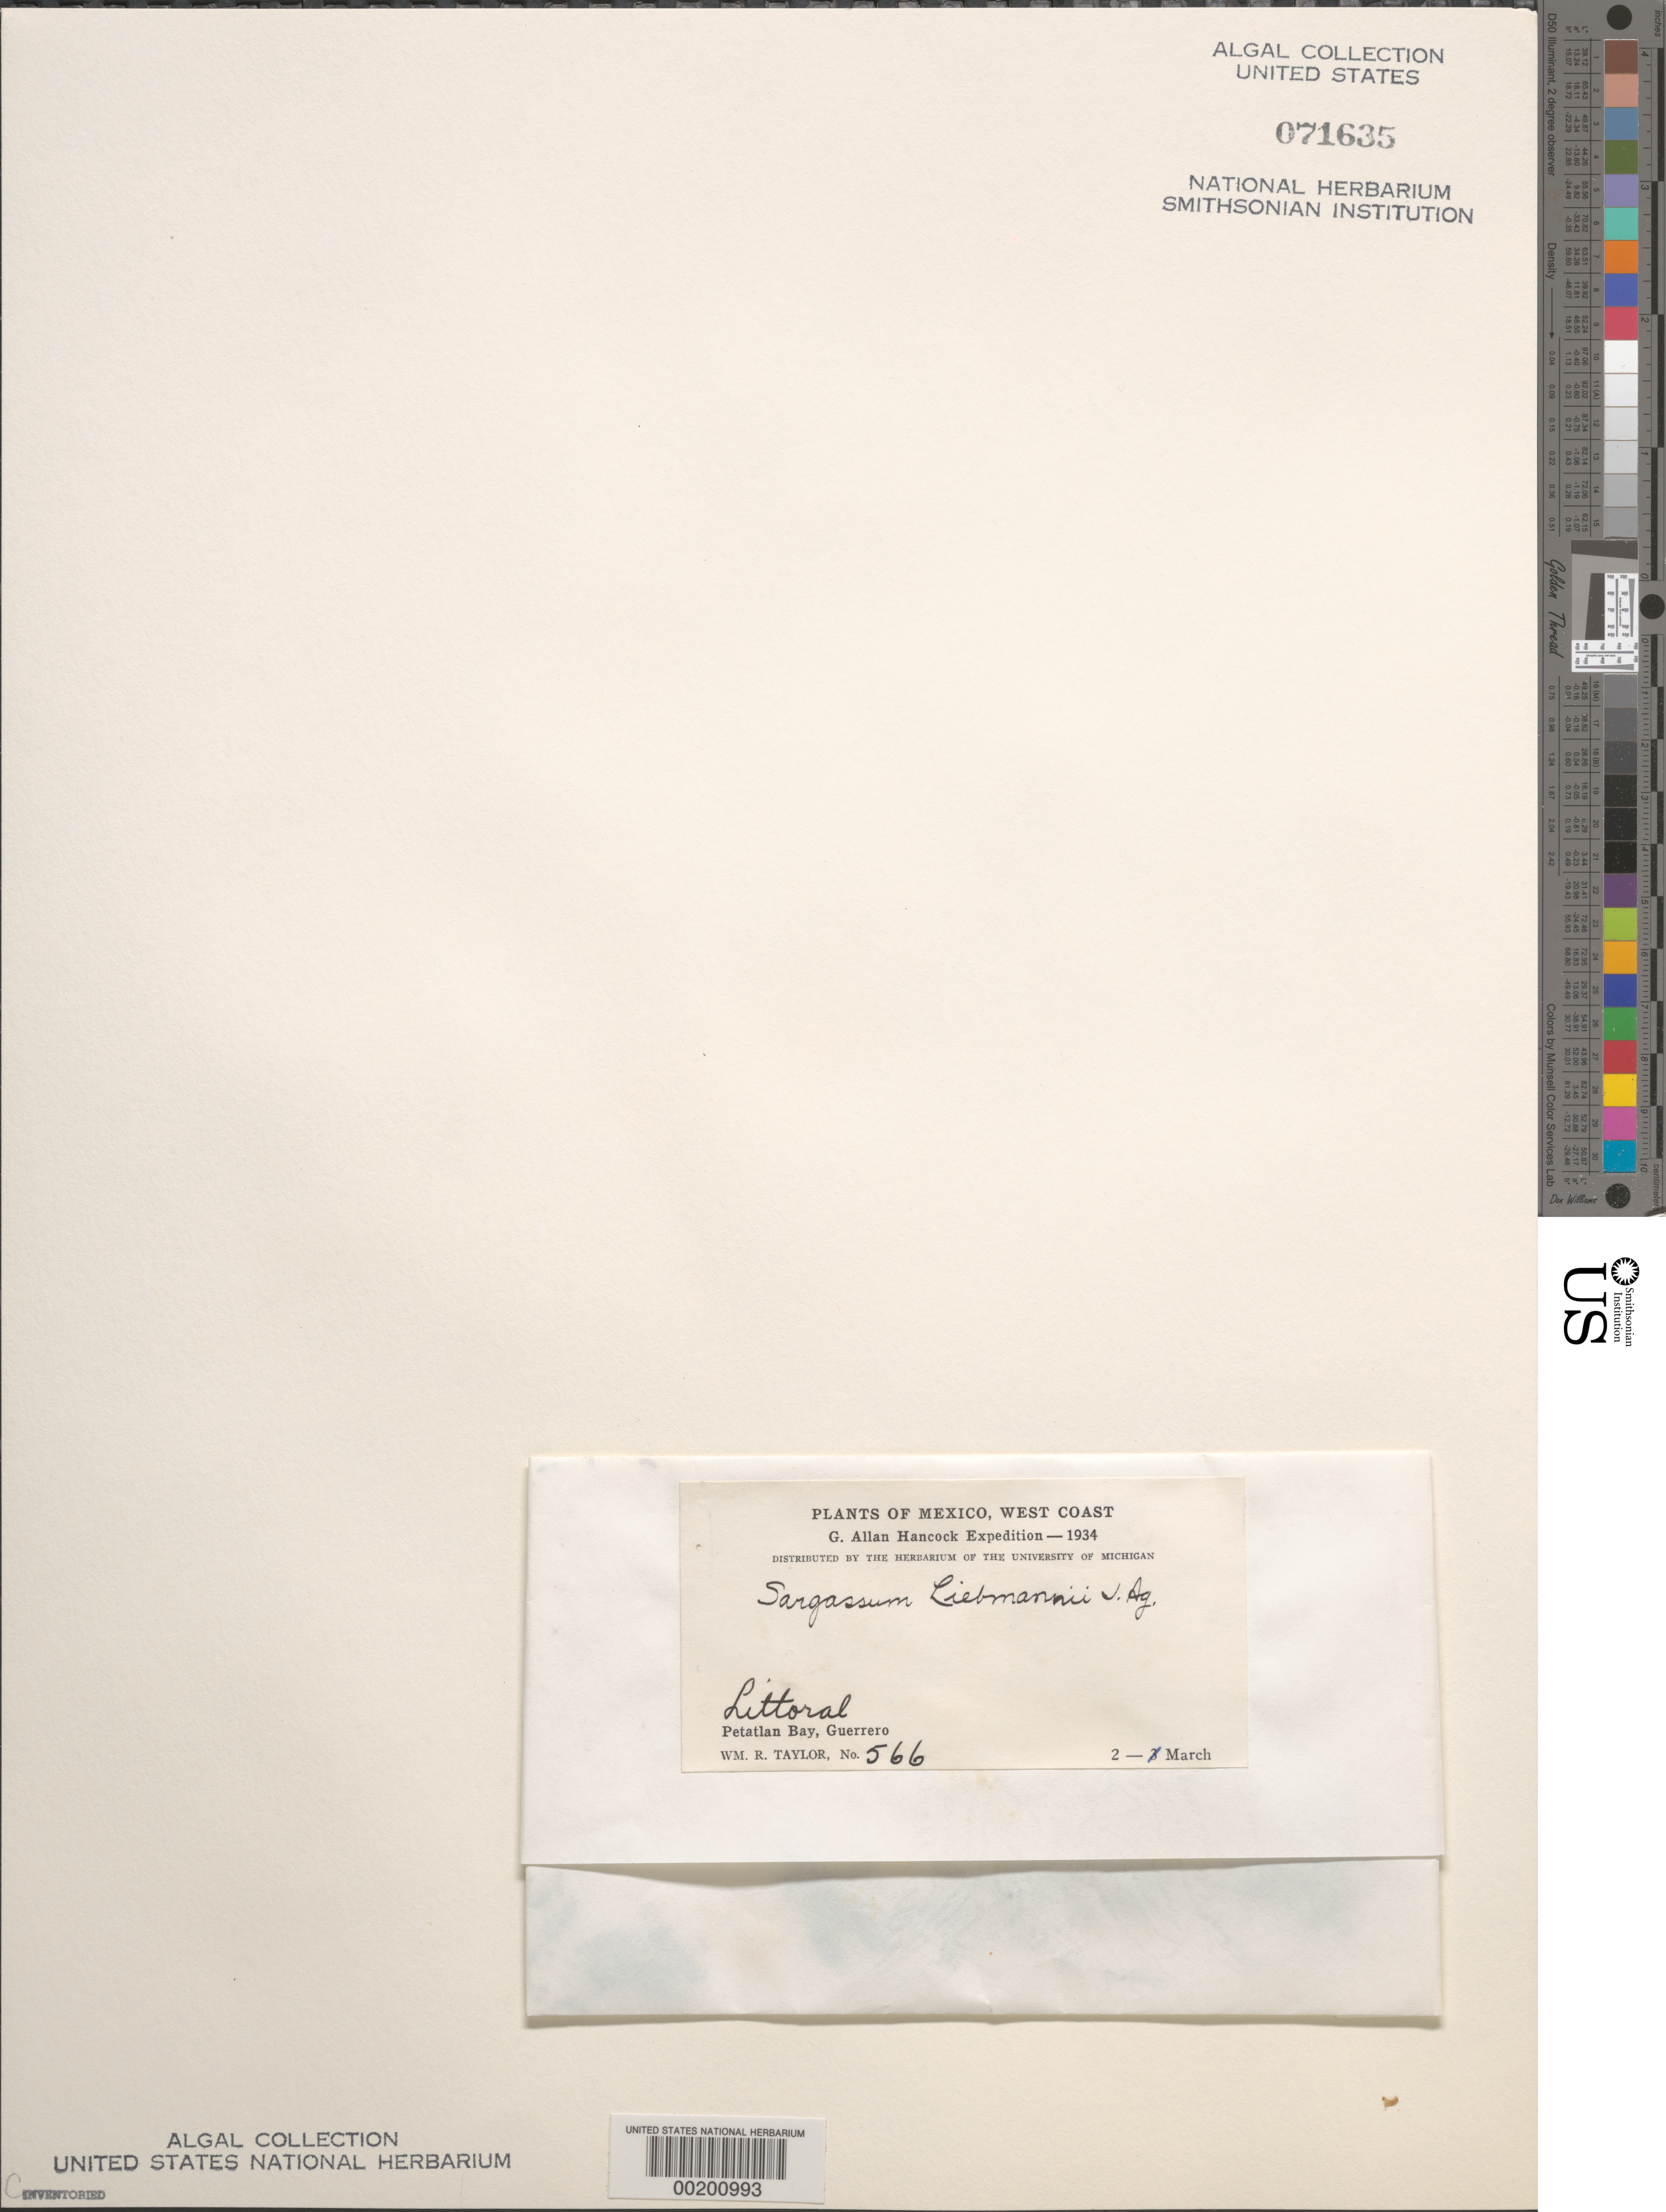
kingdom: Chromista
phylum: Ochrophyta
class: Phaeophyceae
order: Fucales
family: Sargassaceae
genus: Sargassum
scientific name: Sargassum liebmannii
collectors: W. R. Taylor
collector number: WRT 34-566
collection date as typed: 02 Mar 1934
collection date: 1934-03-02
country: Mexico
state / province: Guerrero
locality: Bahia Petatlan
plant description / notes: G. Allan Hancock Expedition, 1934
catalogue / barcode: US 71635